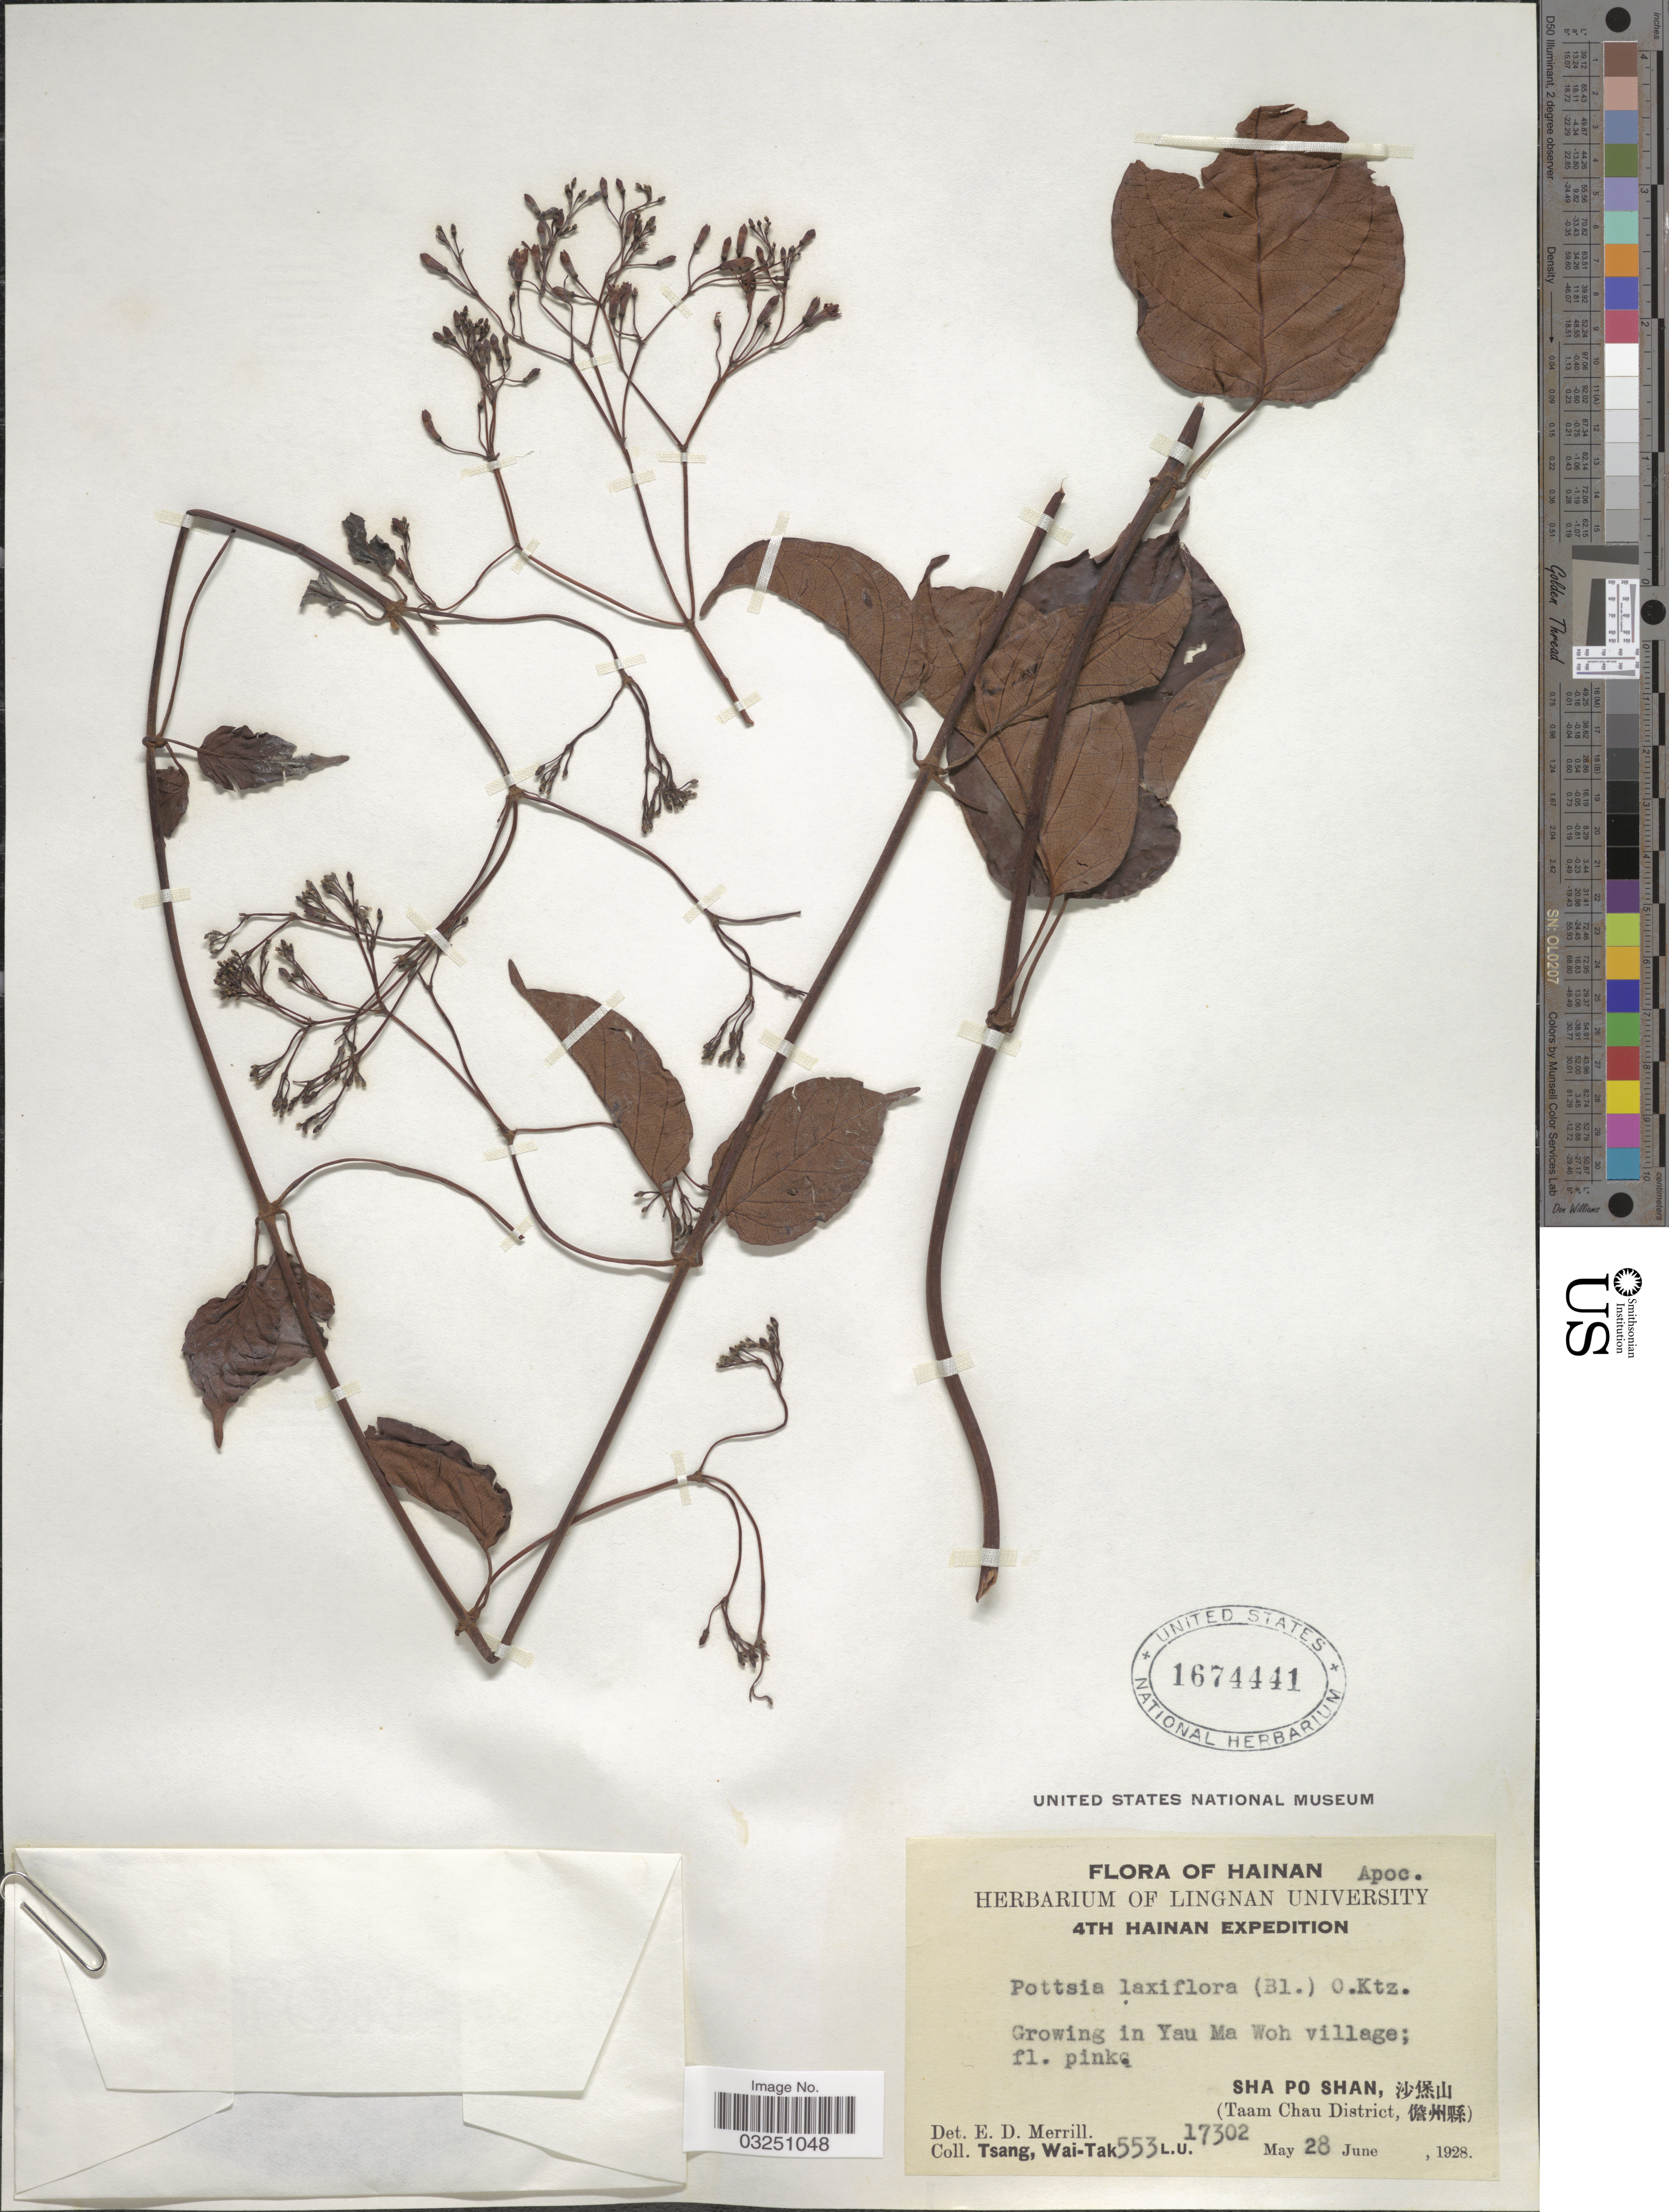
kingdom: Plantae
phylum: Tracheophyta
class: Magnoliopsida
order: Gentianales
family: Apocynaceae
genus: Pottsia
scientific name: Pottsia laxiflora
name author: (Blume) Kuntze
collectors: W. T. Tsang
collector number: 553L.U.17302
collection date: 1928-05-28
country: China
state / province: Hainan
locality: Growing in Yau Ma Woh Village; Sha Po Shan, X, (Taam Chau District, X).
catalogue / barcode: US 1674441